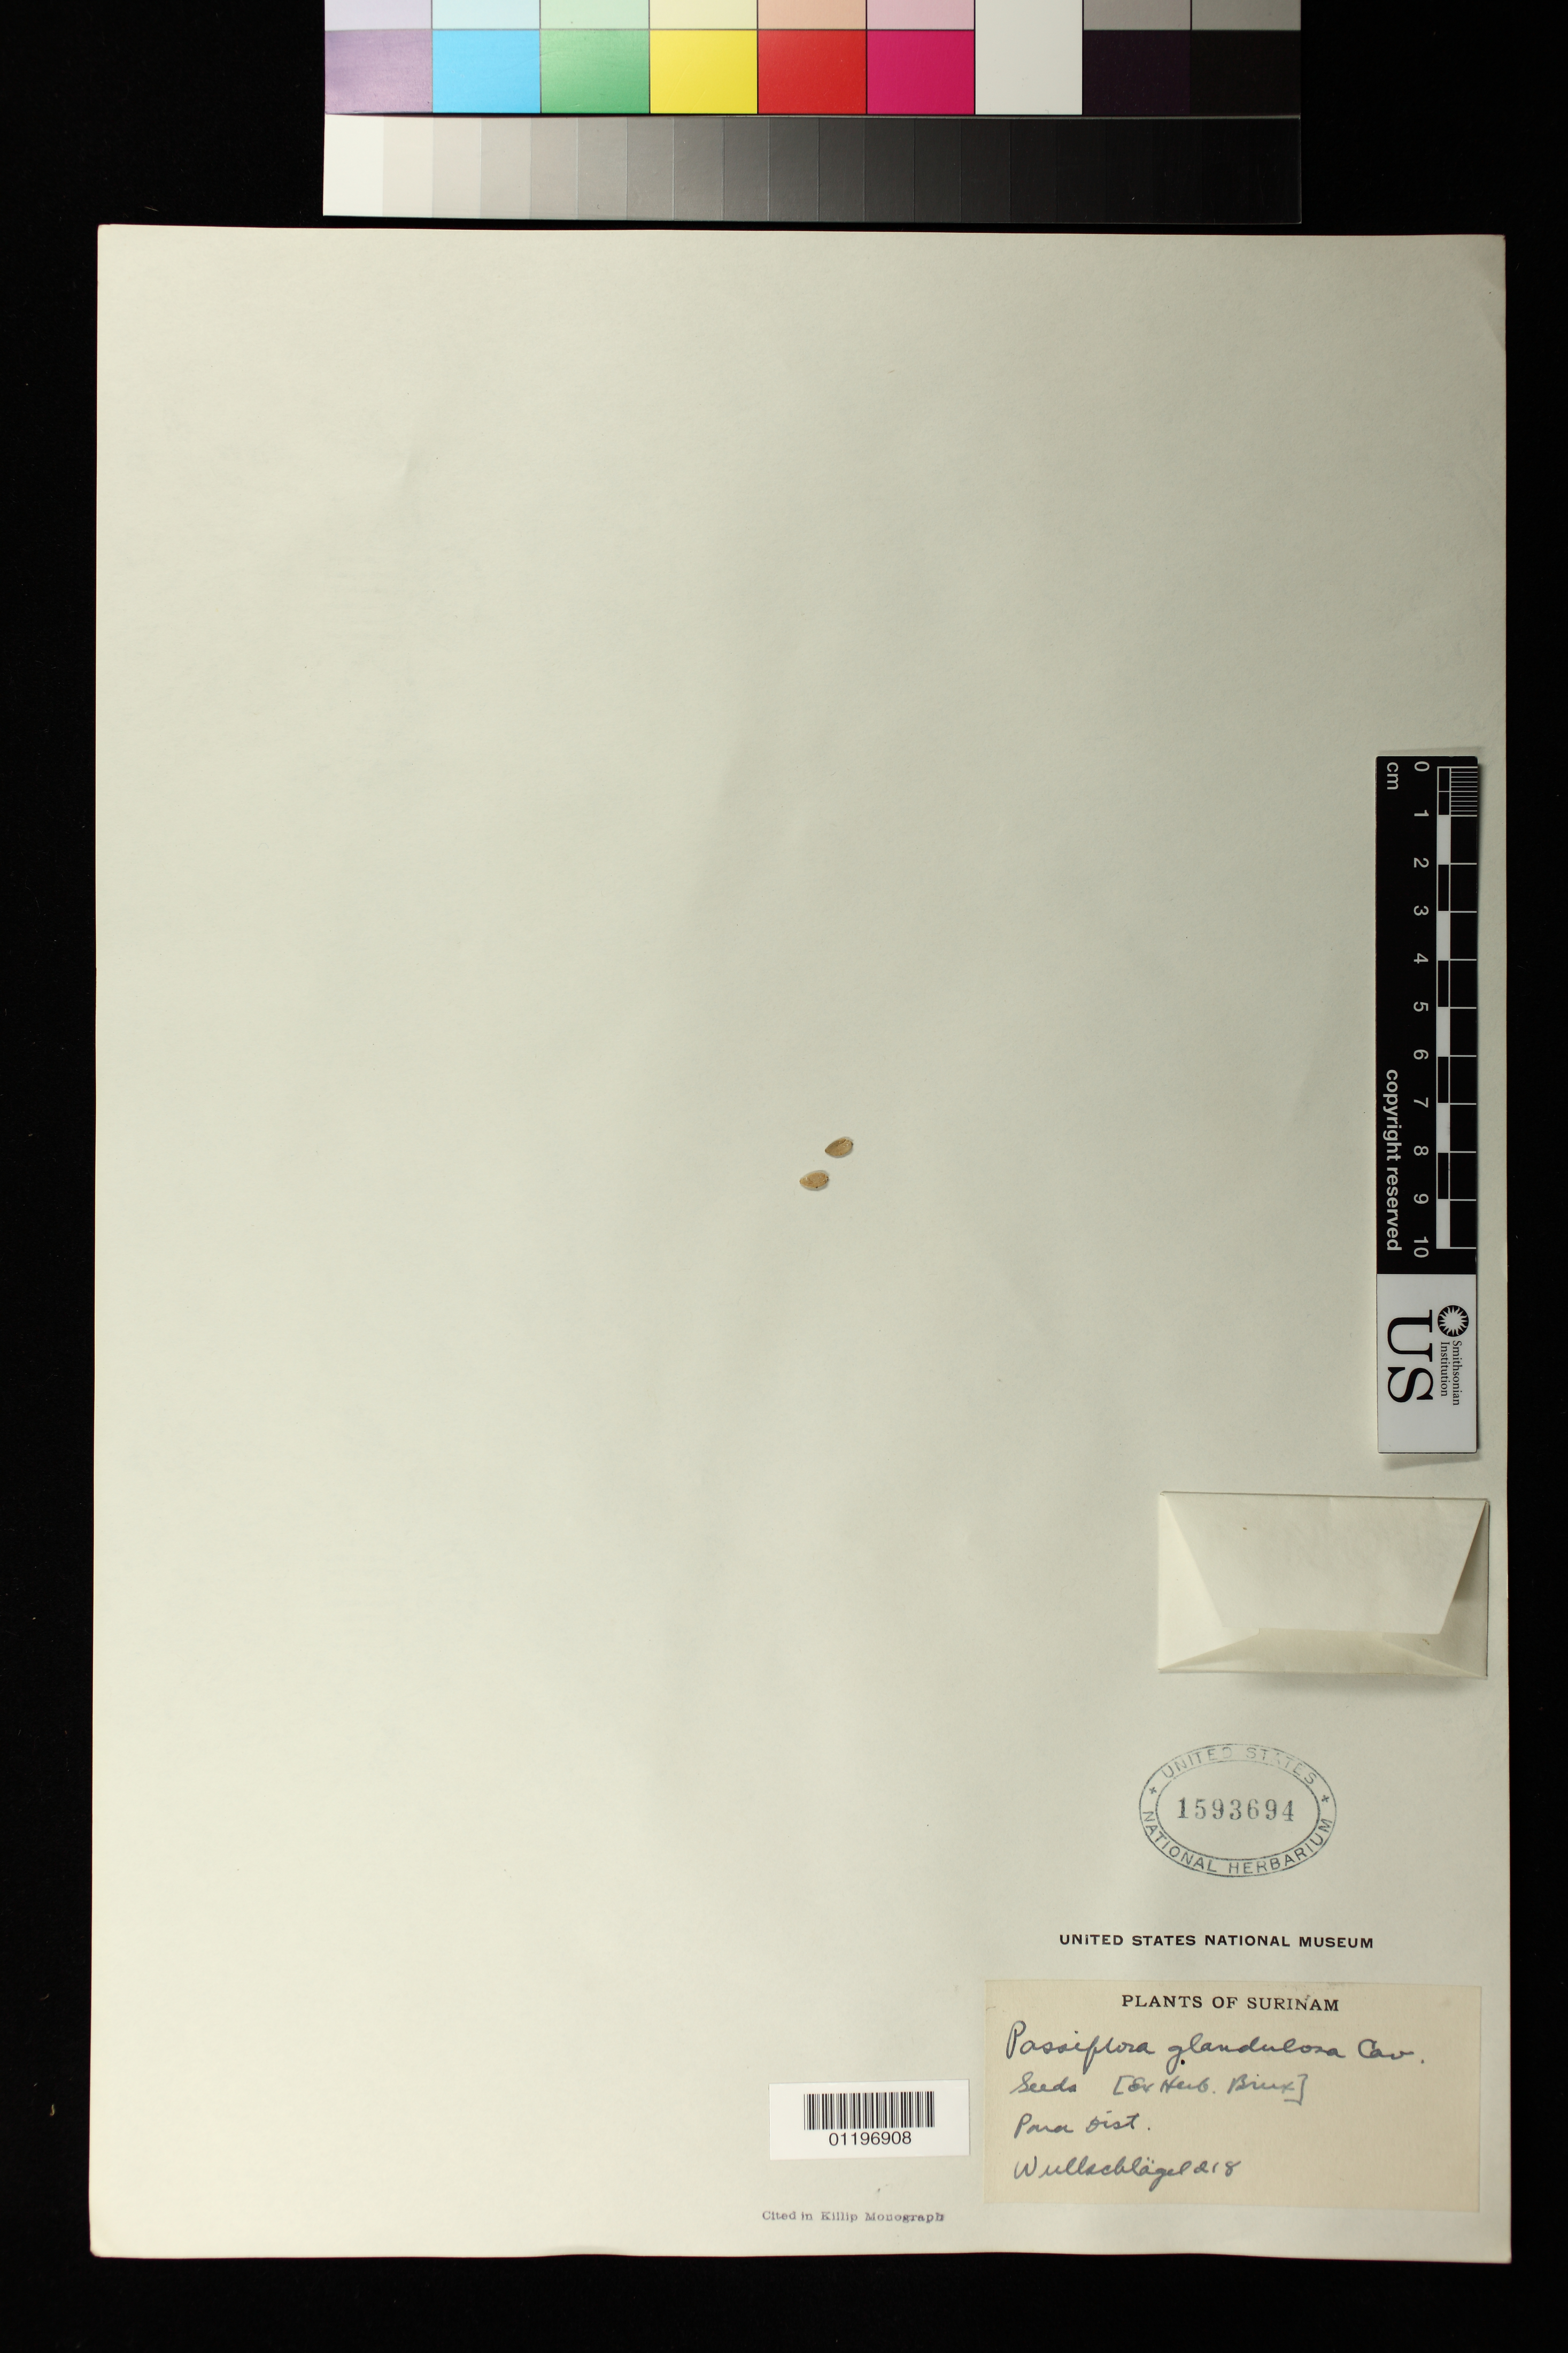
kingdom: Plantae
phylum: Tracheophyta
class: Magnoliopsida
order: Malpighiales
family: Passifloraceae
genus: Passiflora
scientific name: Passiflora glandulosa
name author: Cav.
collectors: H. Wullschlägel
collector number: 218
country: Suriname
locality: Para Dist.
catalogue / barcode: US 1593694